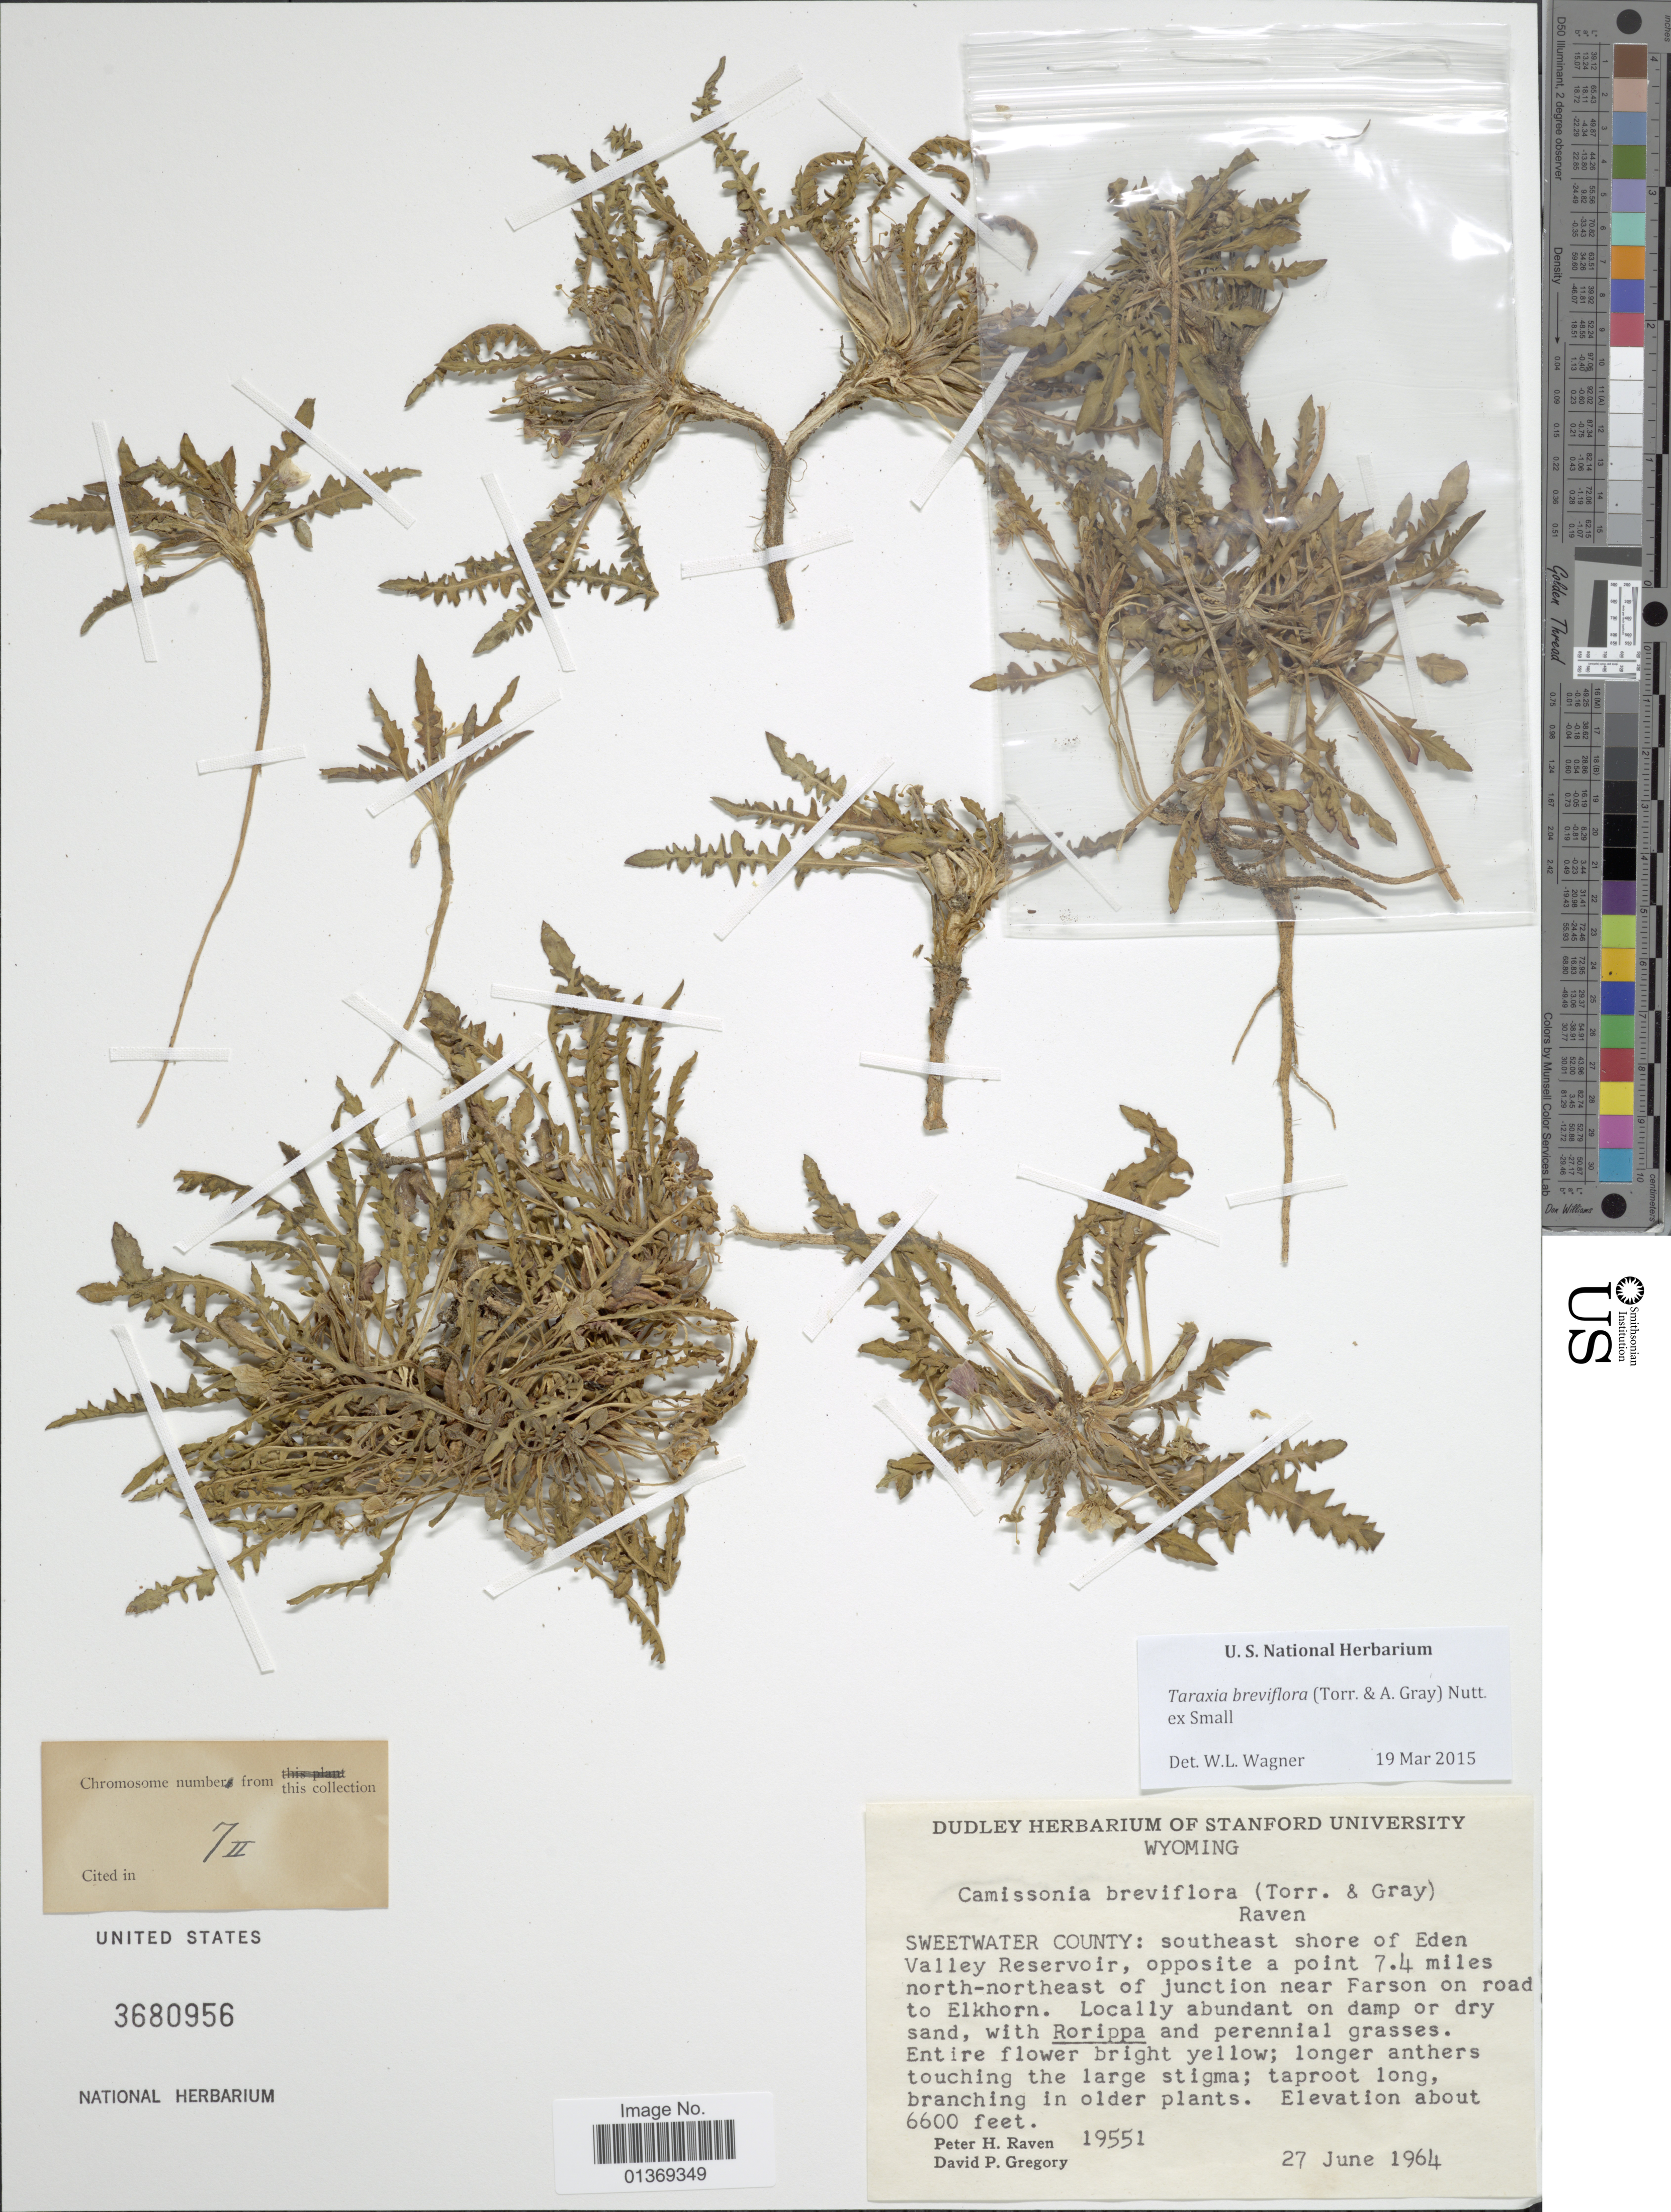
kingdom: Plantae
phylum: Tracheophyta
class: Magnoliopsida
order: Myrtales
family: Onagraceae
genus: Taraxia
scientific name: Taraxia breviflora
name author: (Torr. & A. Gray) Nutt. ex Small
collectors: P. H. Raven & D. Gregory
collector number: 19551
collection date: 1964-06-27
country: United States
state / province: Wyoming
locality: Sweetwater County: southeast shore of Eden Valley Reservoir, opposite a point, 7.4 miles north-northeast of junction near Farson on road to Elkhorn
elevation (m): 2012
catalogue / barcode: US 3680956